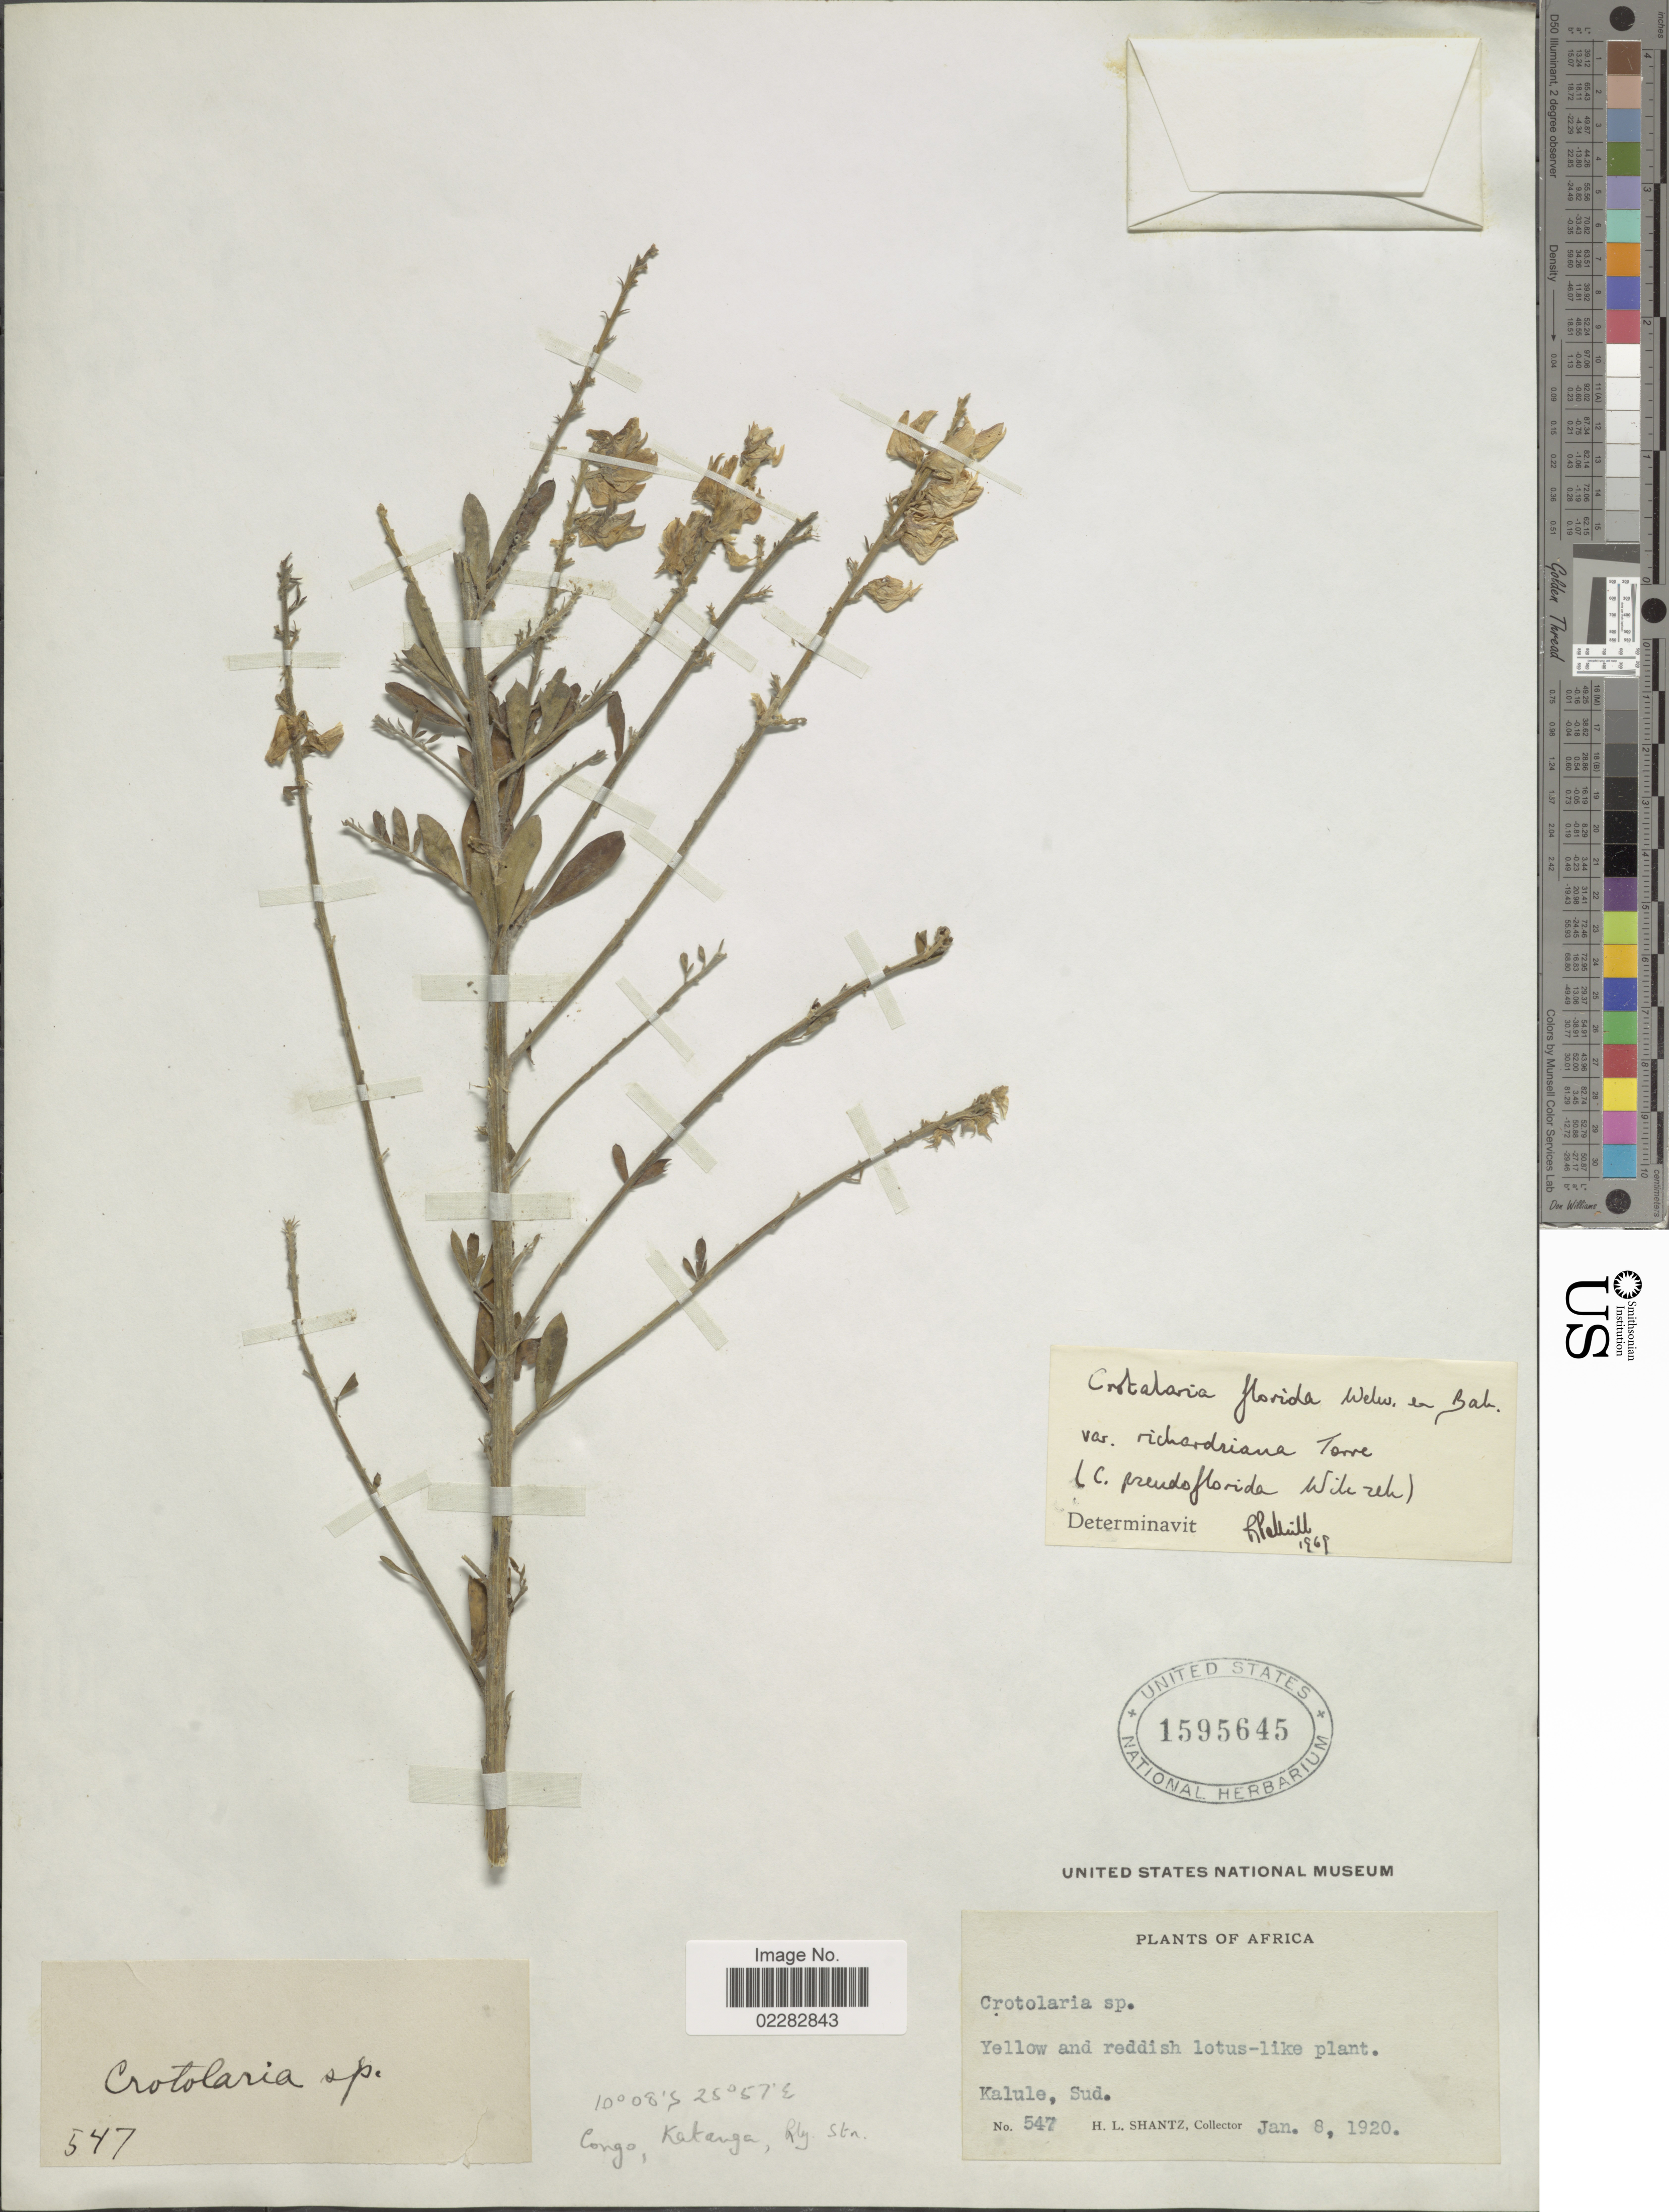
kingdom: Plantae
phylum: Tracheophyta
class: Magnoliopsida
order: Fabales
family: Fabaceae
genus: Crotalaria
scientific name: Crotalaria florida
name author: Baker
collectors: H. Shantz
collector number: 547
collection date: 1920-01-08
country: Congo, Democratic Republic of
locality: Kalule, Congo, Katanga, Rhy Sta. [unsure placement]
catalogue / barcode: US 1595645